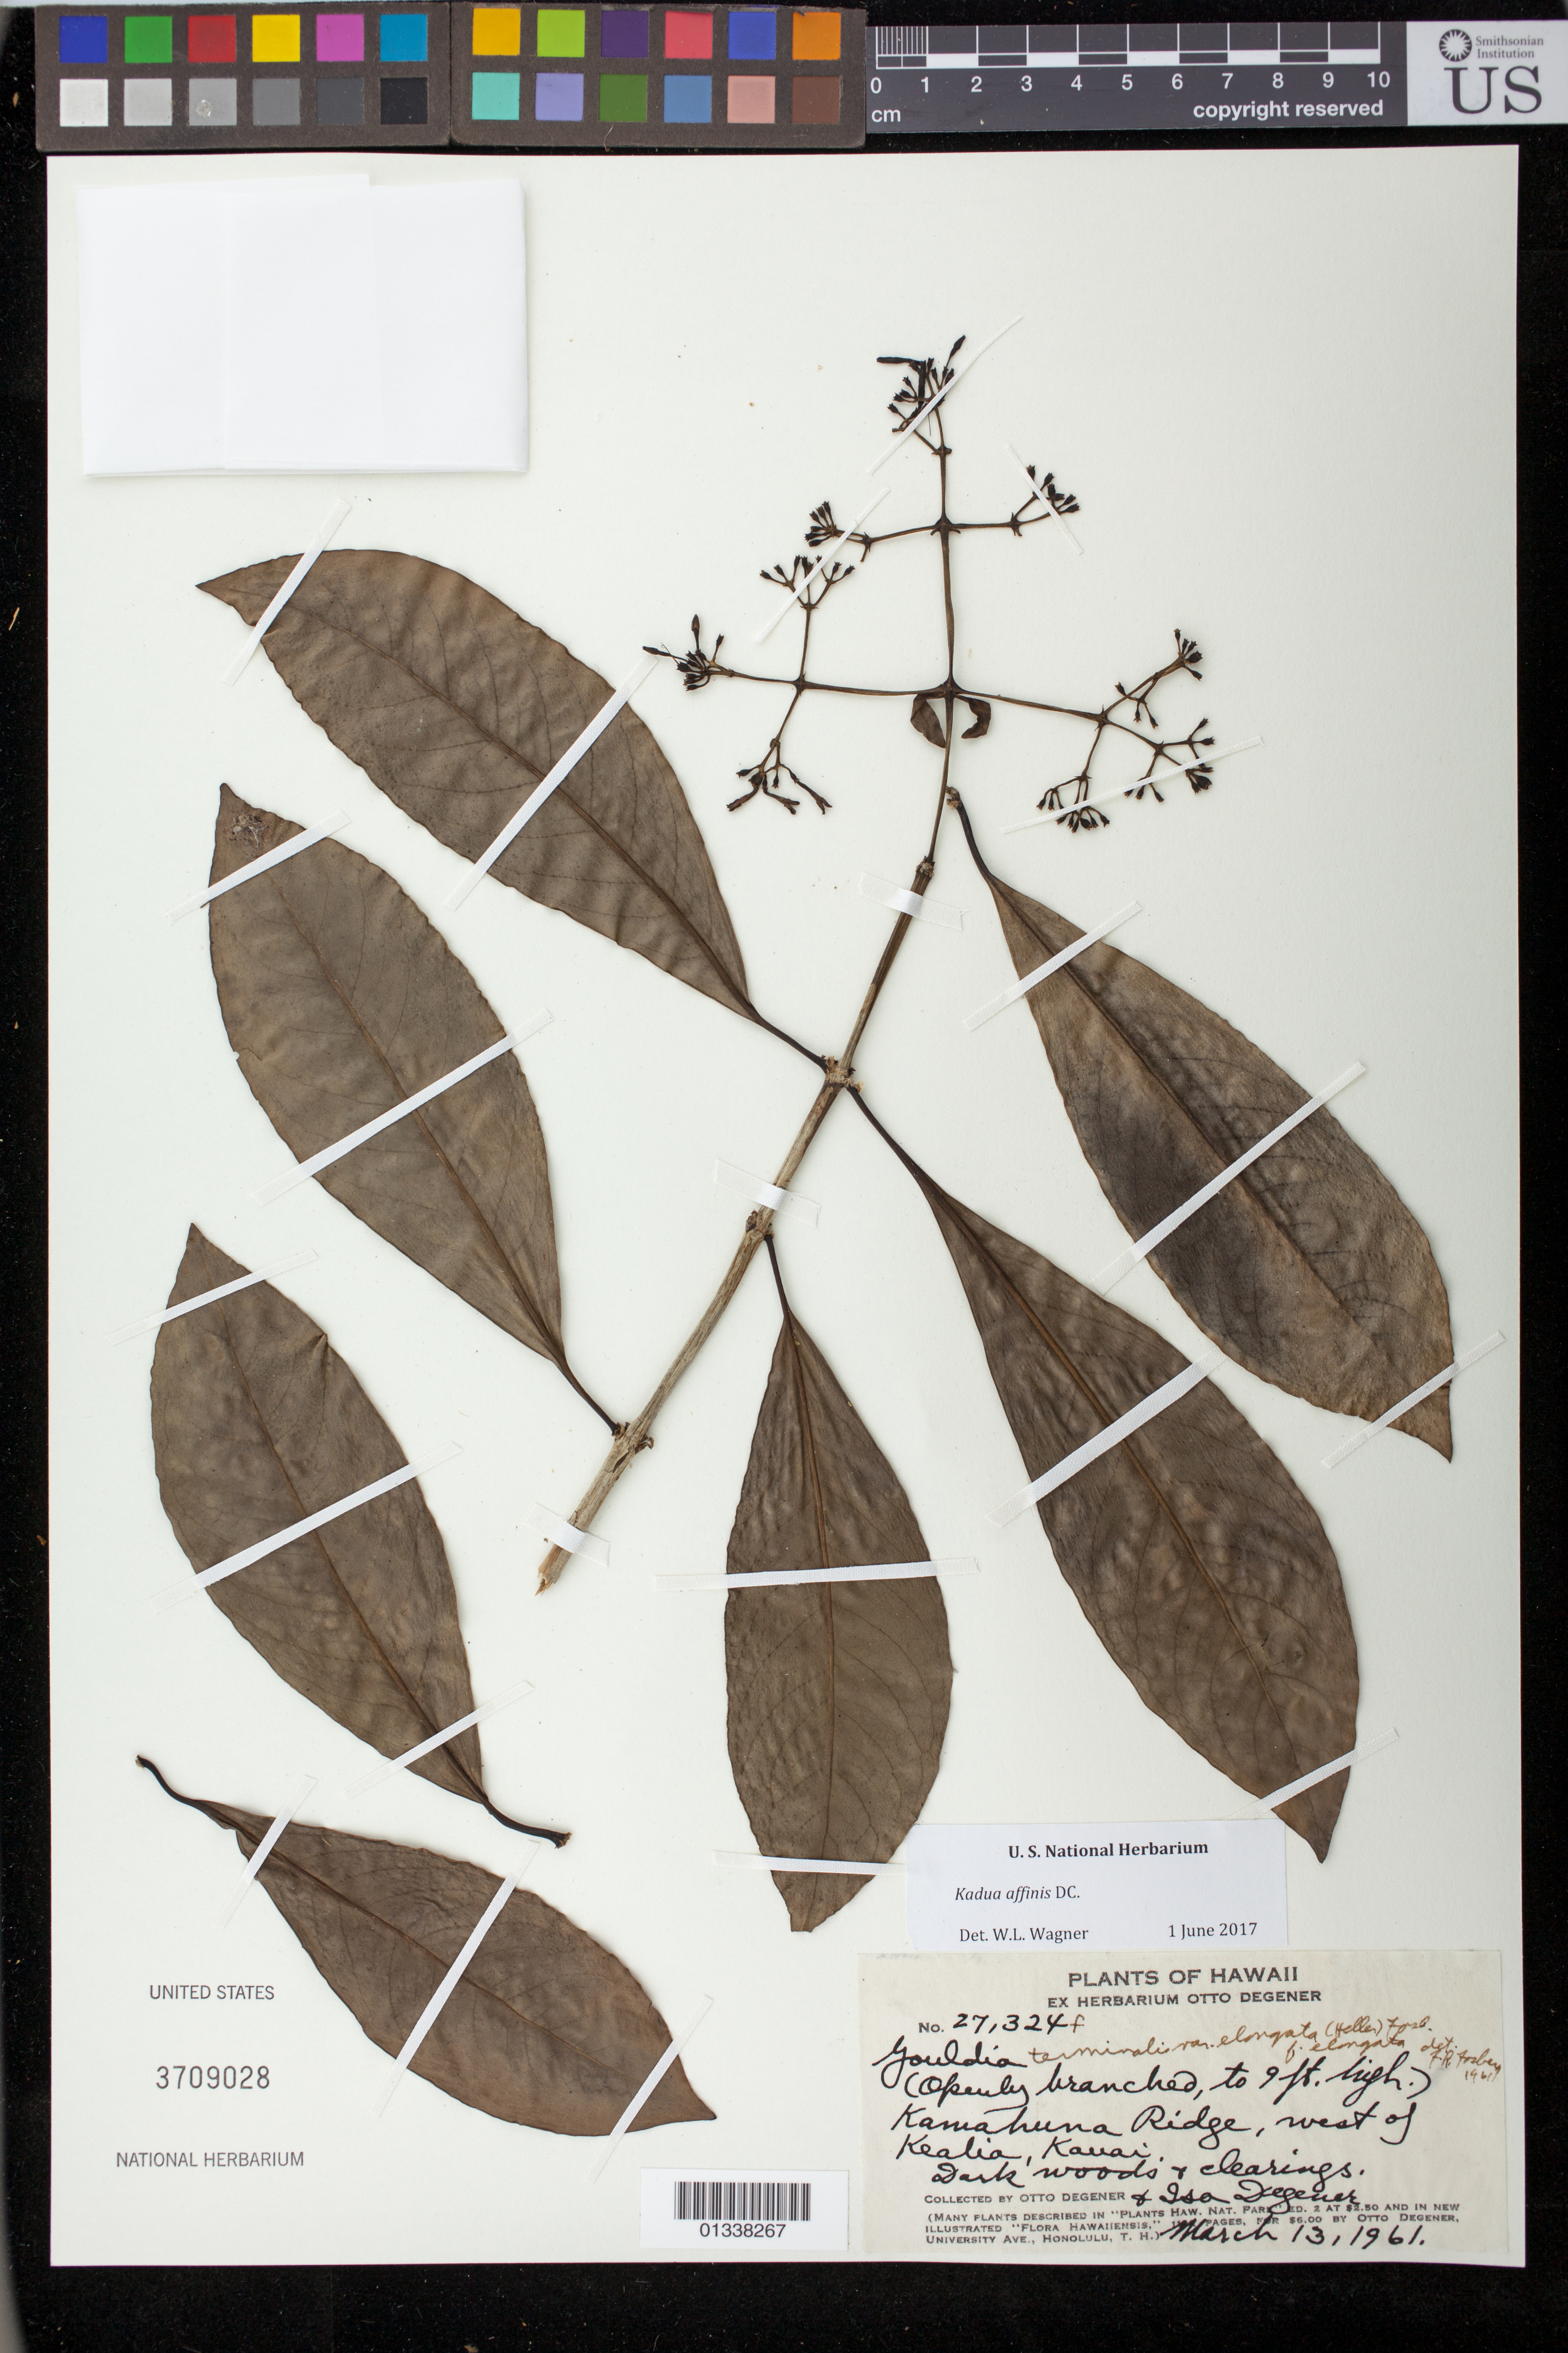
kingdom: Plantae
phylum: Tracheophyta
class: Magnoliopsida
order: Gentianales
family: Rubiaceae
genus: Kadua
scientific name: Kadua affinis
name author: DC.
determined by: Wagner, W. L., (BOT), Smithsonian Institution - National Museum of Natural History (UNITED STATES)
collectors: O. Degener & I. Degener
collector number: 27324f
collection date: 1961-03-13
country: United States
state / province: Hawaii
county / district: Kauai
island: Kaua'i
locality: Kamahuna Ridge, west of Kealia, Kauai.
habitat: Dark woods and clearings.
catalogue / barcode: US 3709028